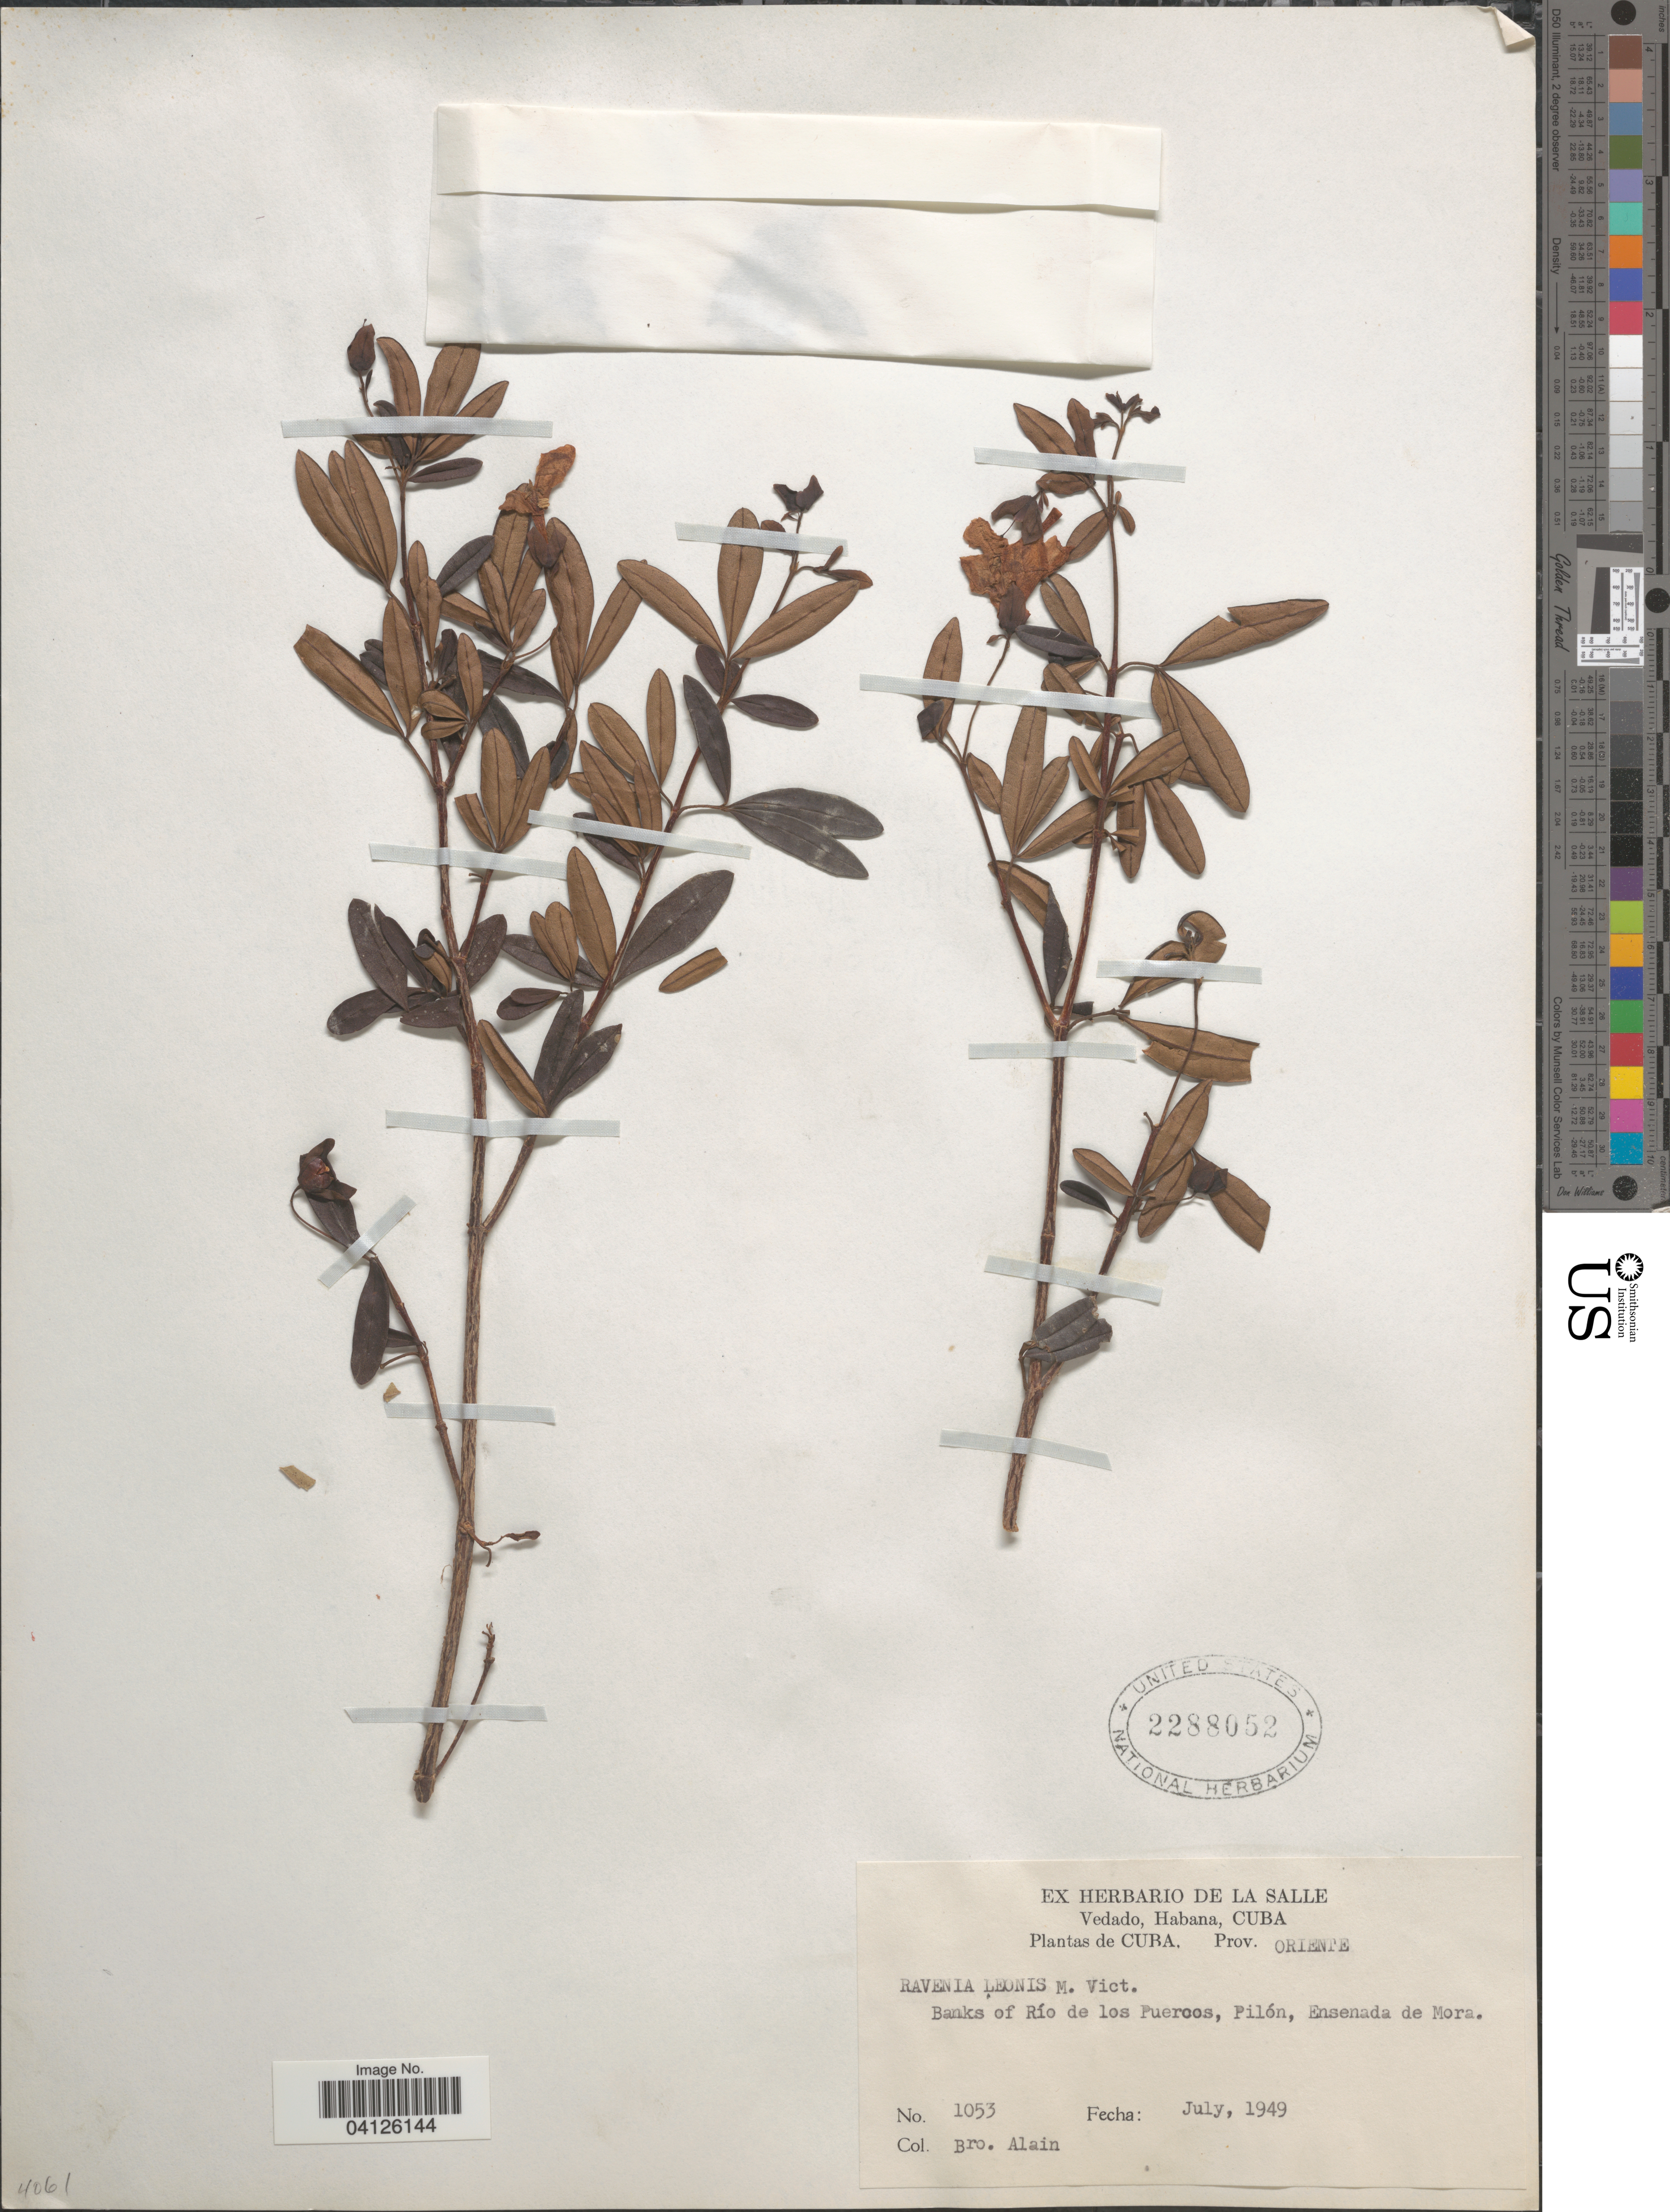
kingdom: Plantae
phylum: Tracheophyta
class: Magnoliopsida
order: Sapindales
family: Rutaceae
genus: Ravenia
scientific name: Ravenia leonis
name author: Vict.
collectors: A. H. Liogier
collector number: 1053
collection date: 1949-07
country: Cuba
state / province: Oriente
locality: Banks of Río de los Puercos, Pilón, Ensenada de Mora.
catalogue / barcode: US 2288052